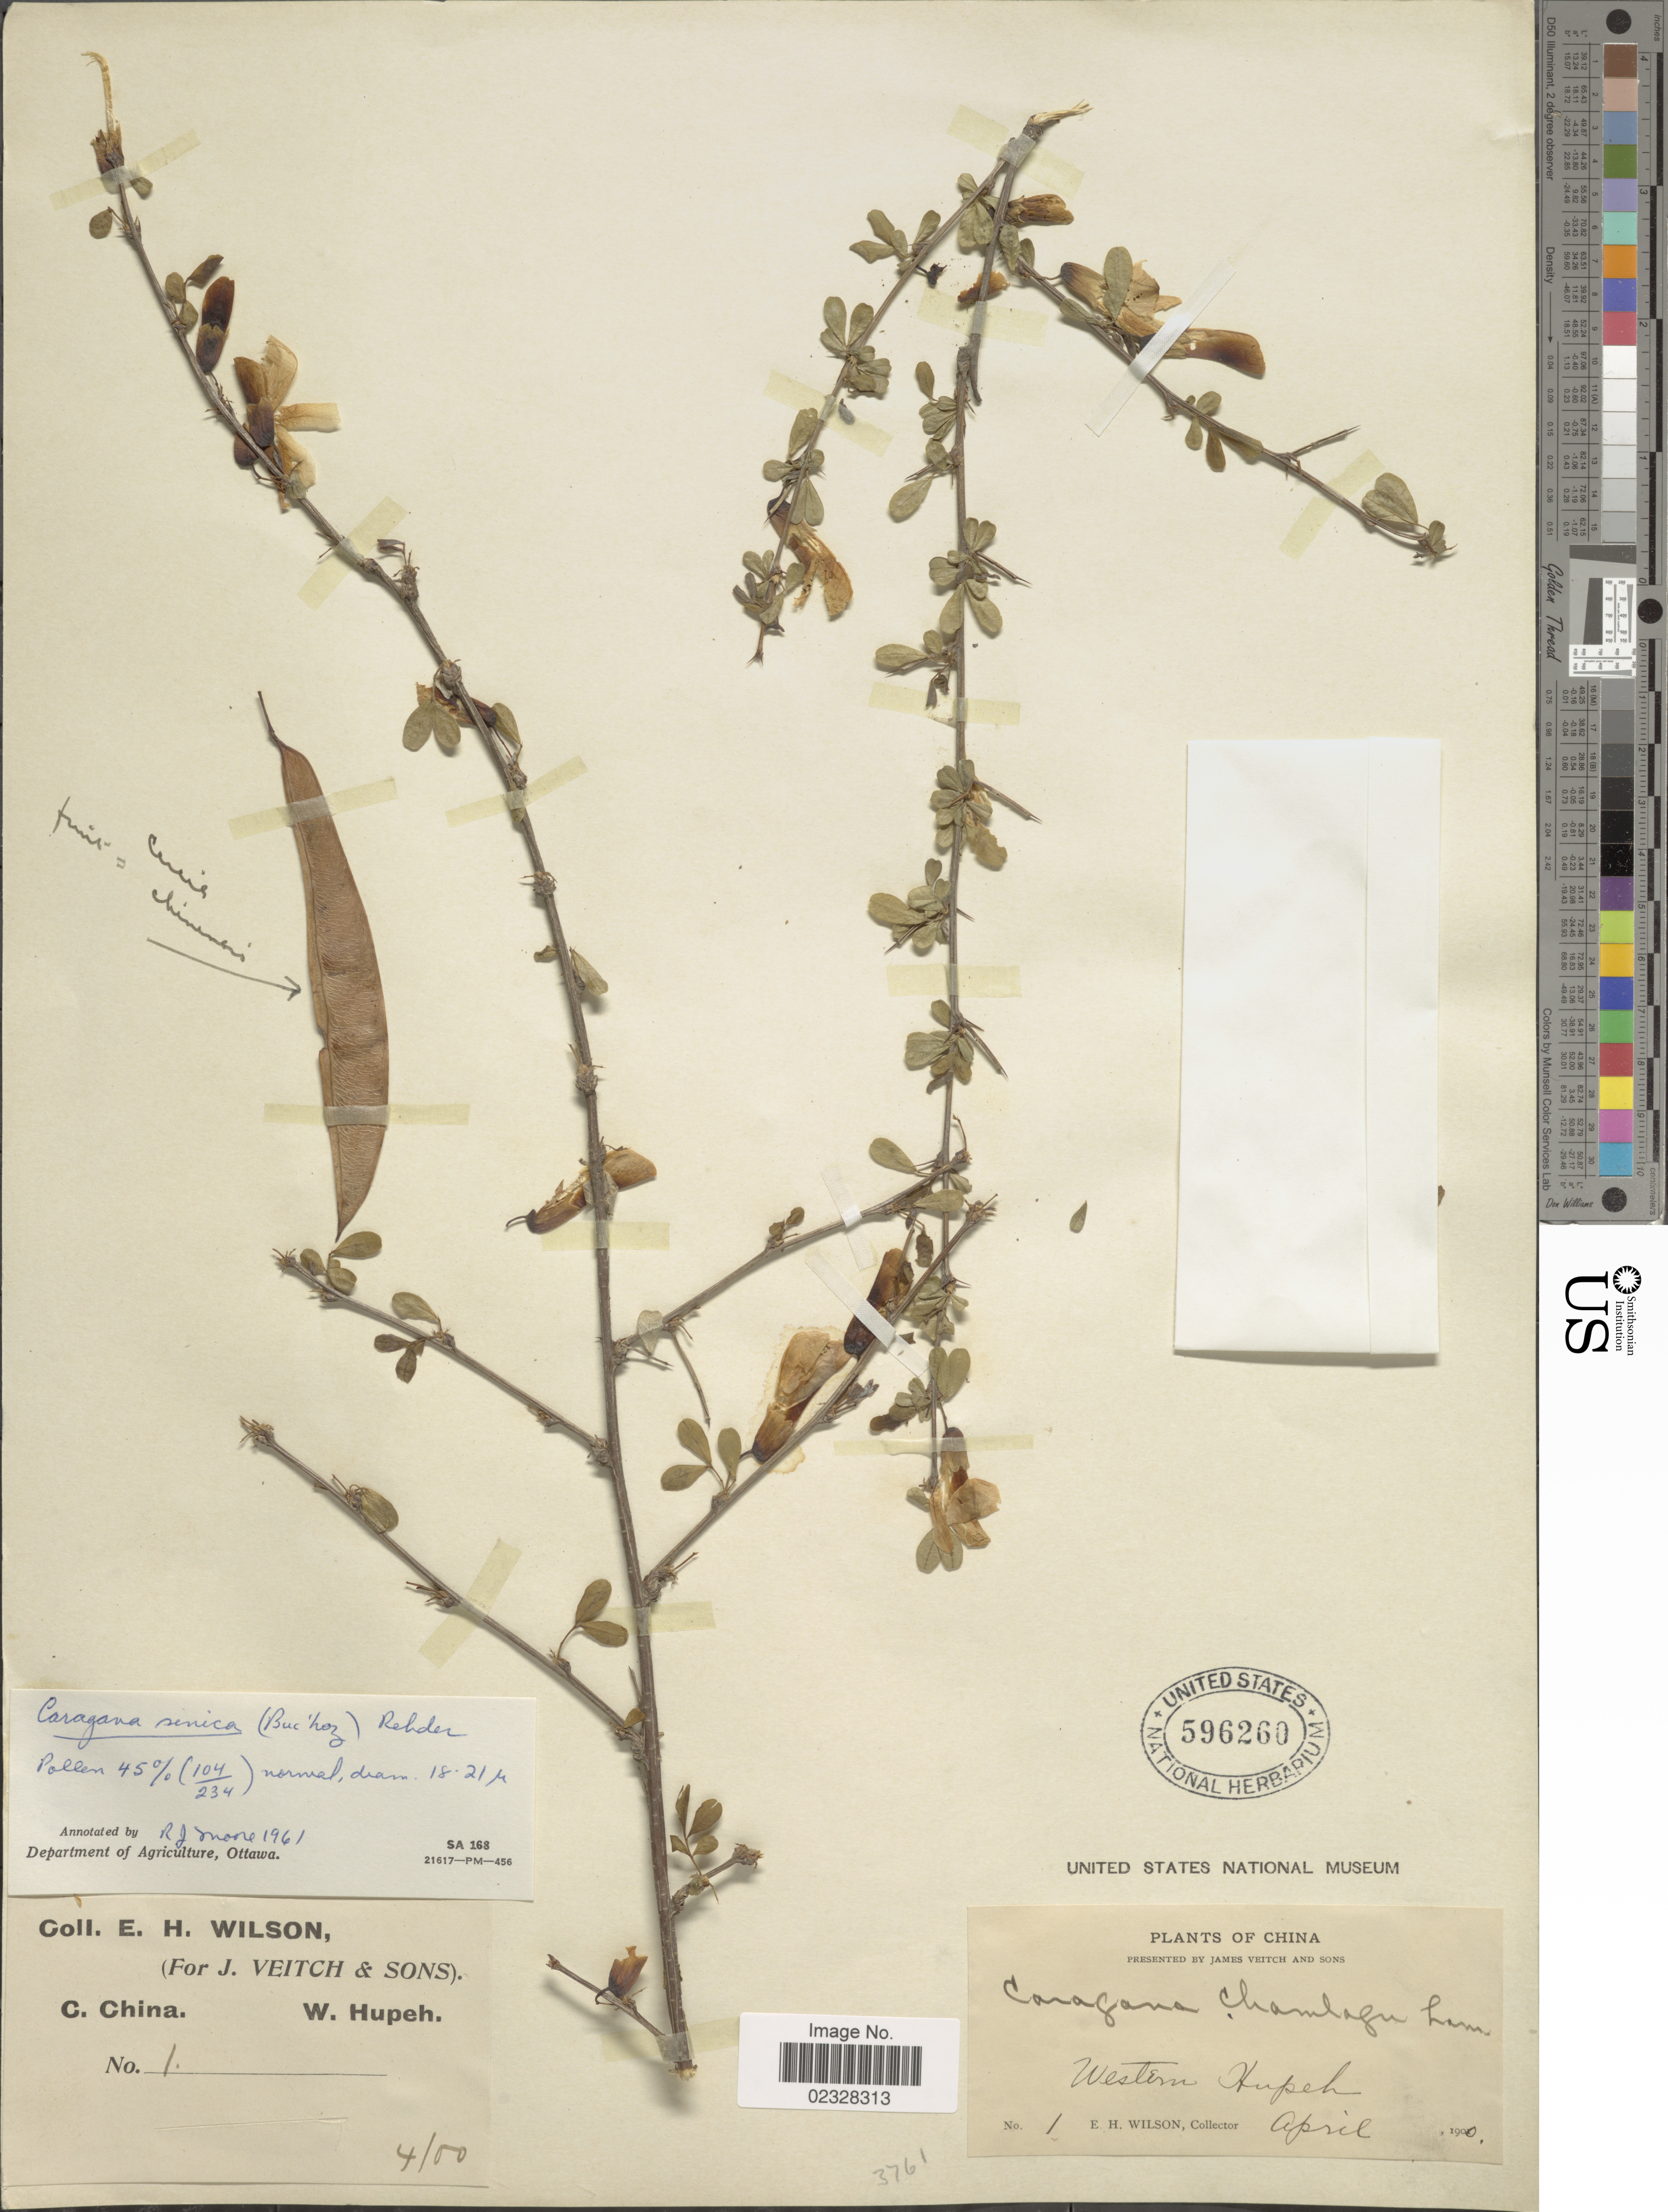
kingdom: Plantae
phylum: Tracheophyta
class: Magnoliopsida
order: Fabales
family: Fabaceae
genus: Caragana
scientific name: Caragana sinica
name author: (Buc'hoz) Rehder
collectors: E. Wilson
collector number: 1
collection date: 1900-04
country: China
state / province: Hubei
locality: Western Hupeh.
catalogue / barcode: US 596260